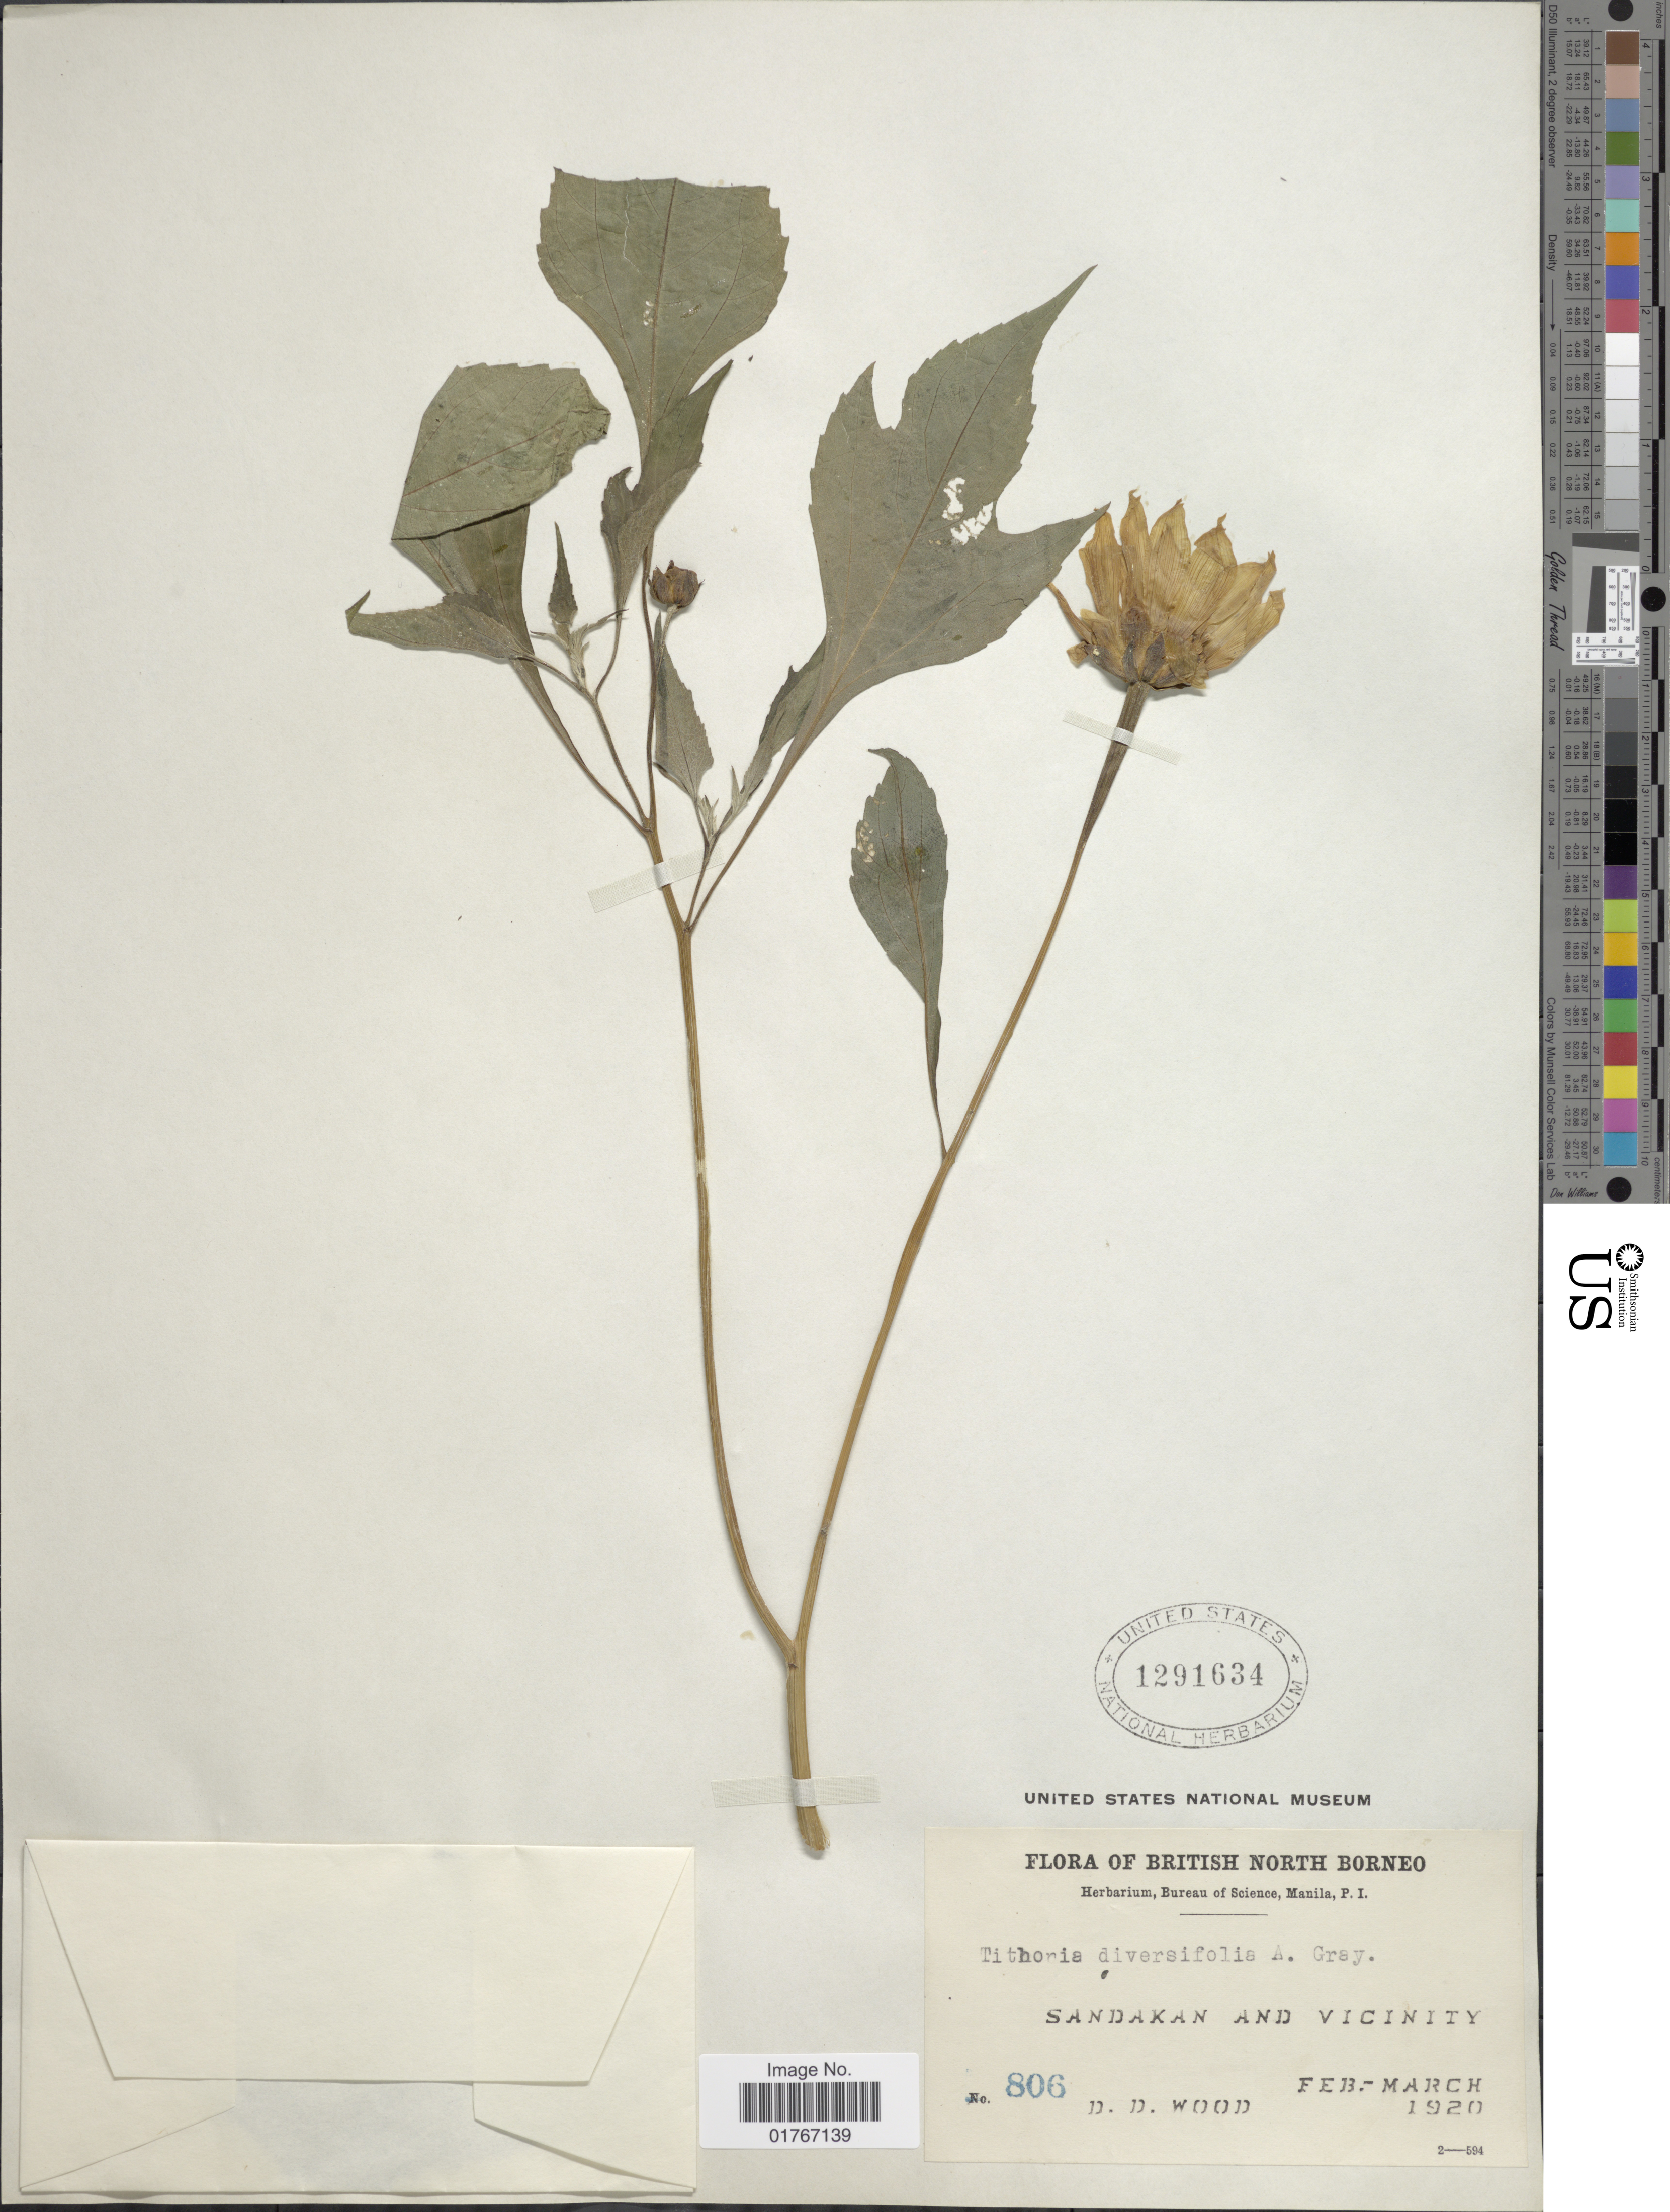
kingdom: Plantae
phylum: Tracheophyta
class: Magnoliopsida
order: Asterales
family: Asteraceae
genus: Tithonia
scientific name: Tithonia diversifolia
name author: (Hemsl.) A. Gray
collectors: D. Wood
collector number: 806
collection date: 1920-02/1920-03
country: Malaysia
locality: British North Borneo, Sandakan and vicinity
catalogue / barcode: US 1291634